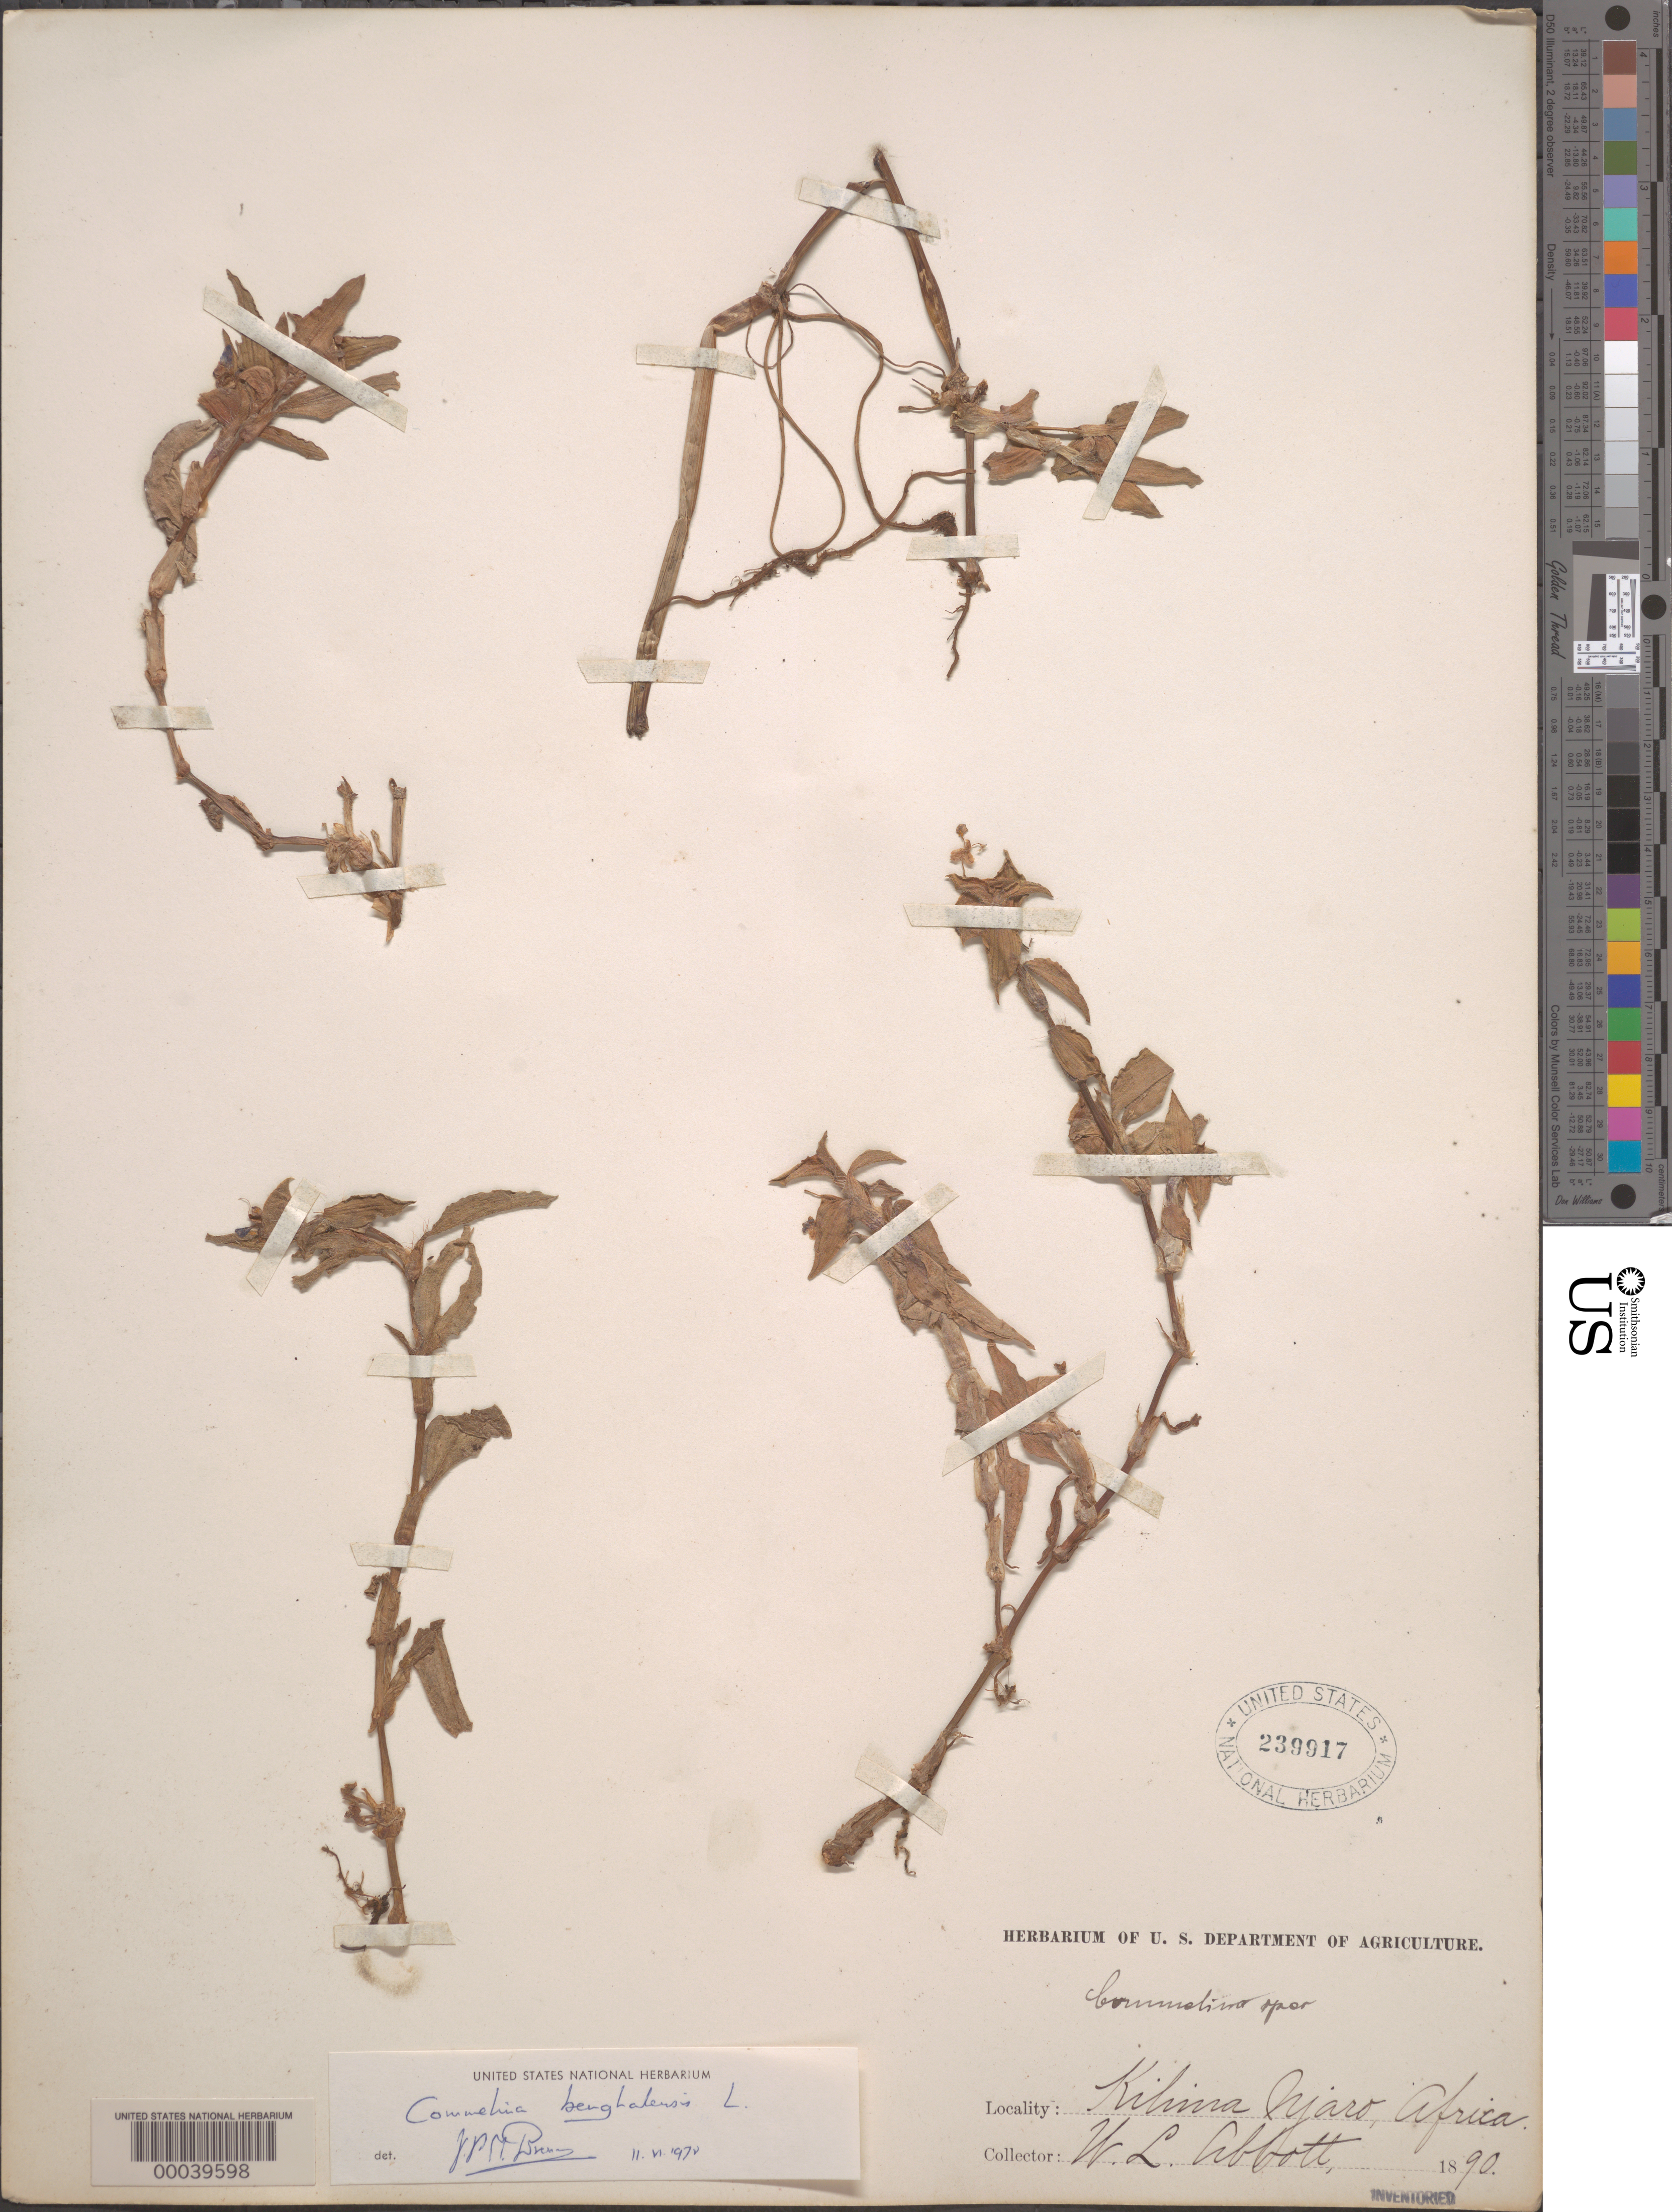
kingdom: Plantae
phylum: Tracheophyta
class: Liliopsida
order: Commelinales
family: Commelinaceae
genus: Commelina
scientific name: Commelina benghalensis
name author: L.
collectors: W. L. Abbott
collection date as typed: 1890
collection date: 1890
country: Tanzania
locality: Kilimanjaro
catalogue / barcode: US 239917